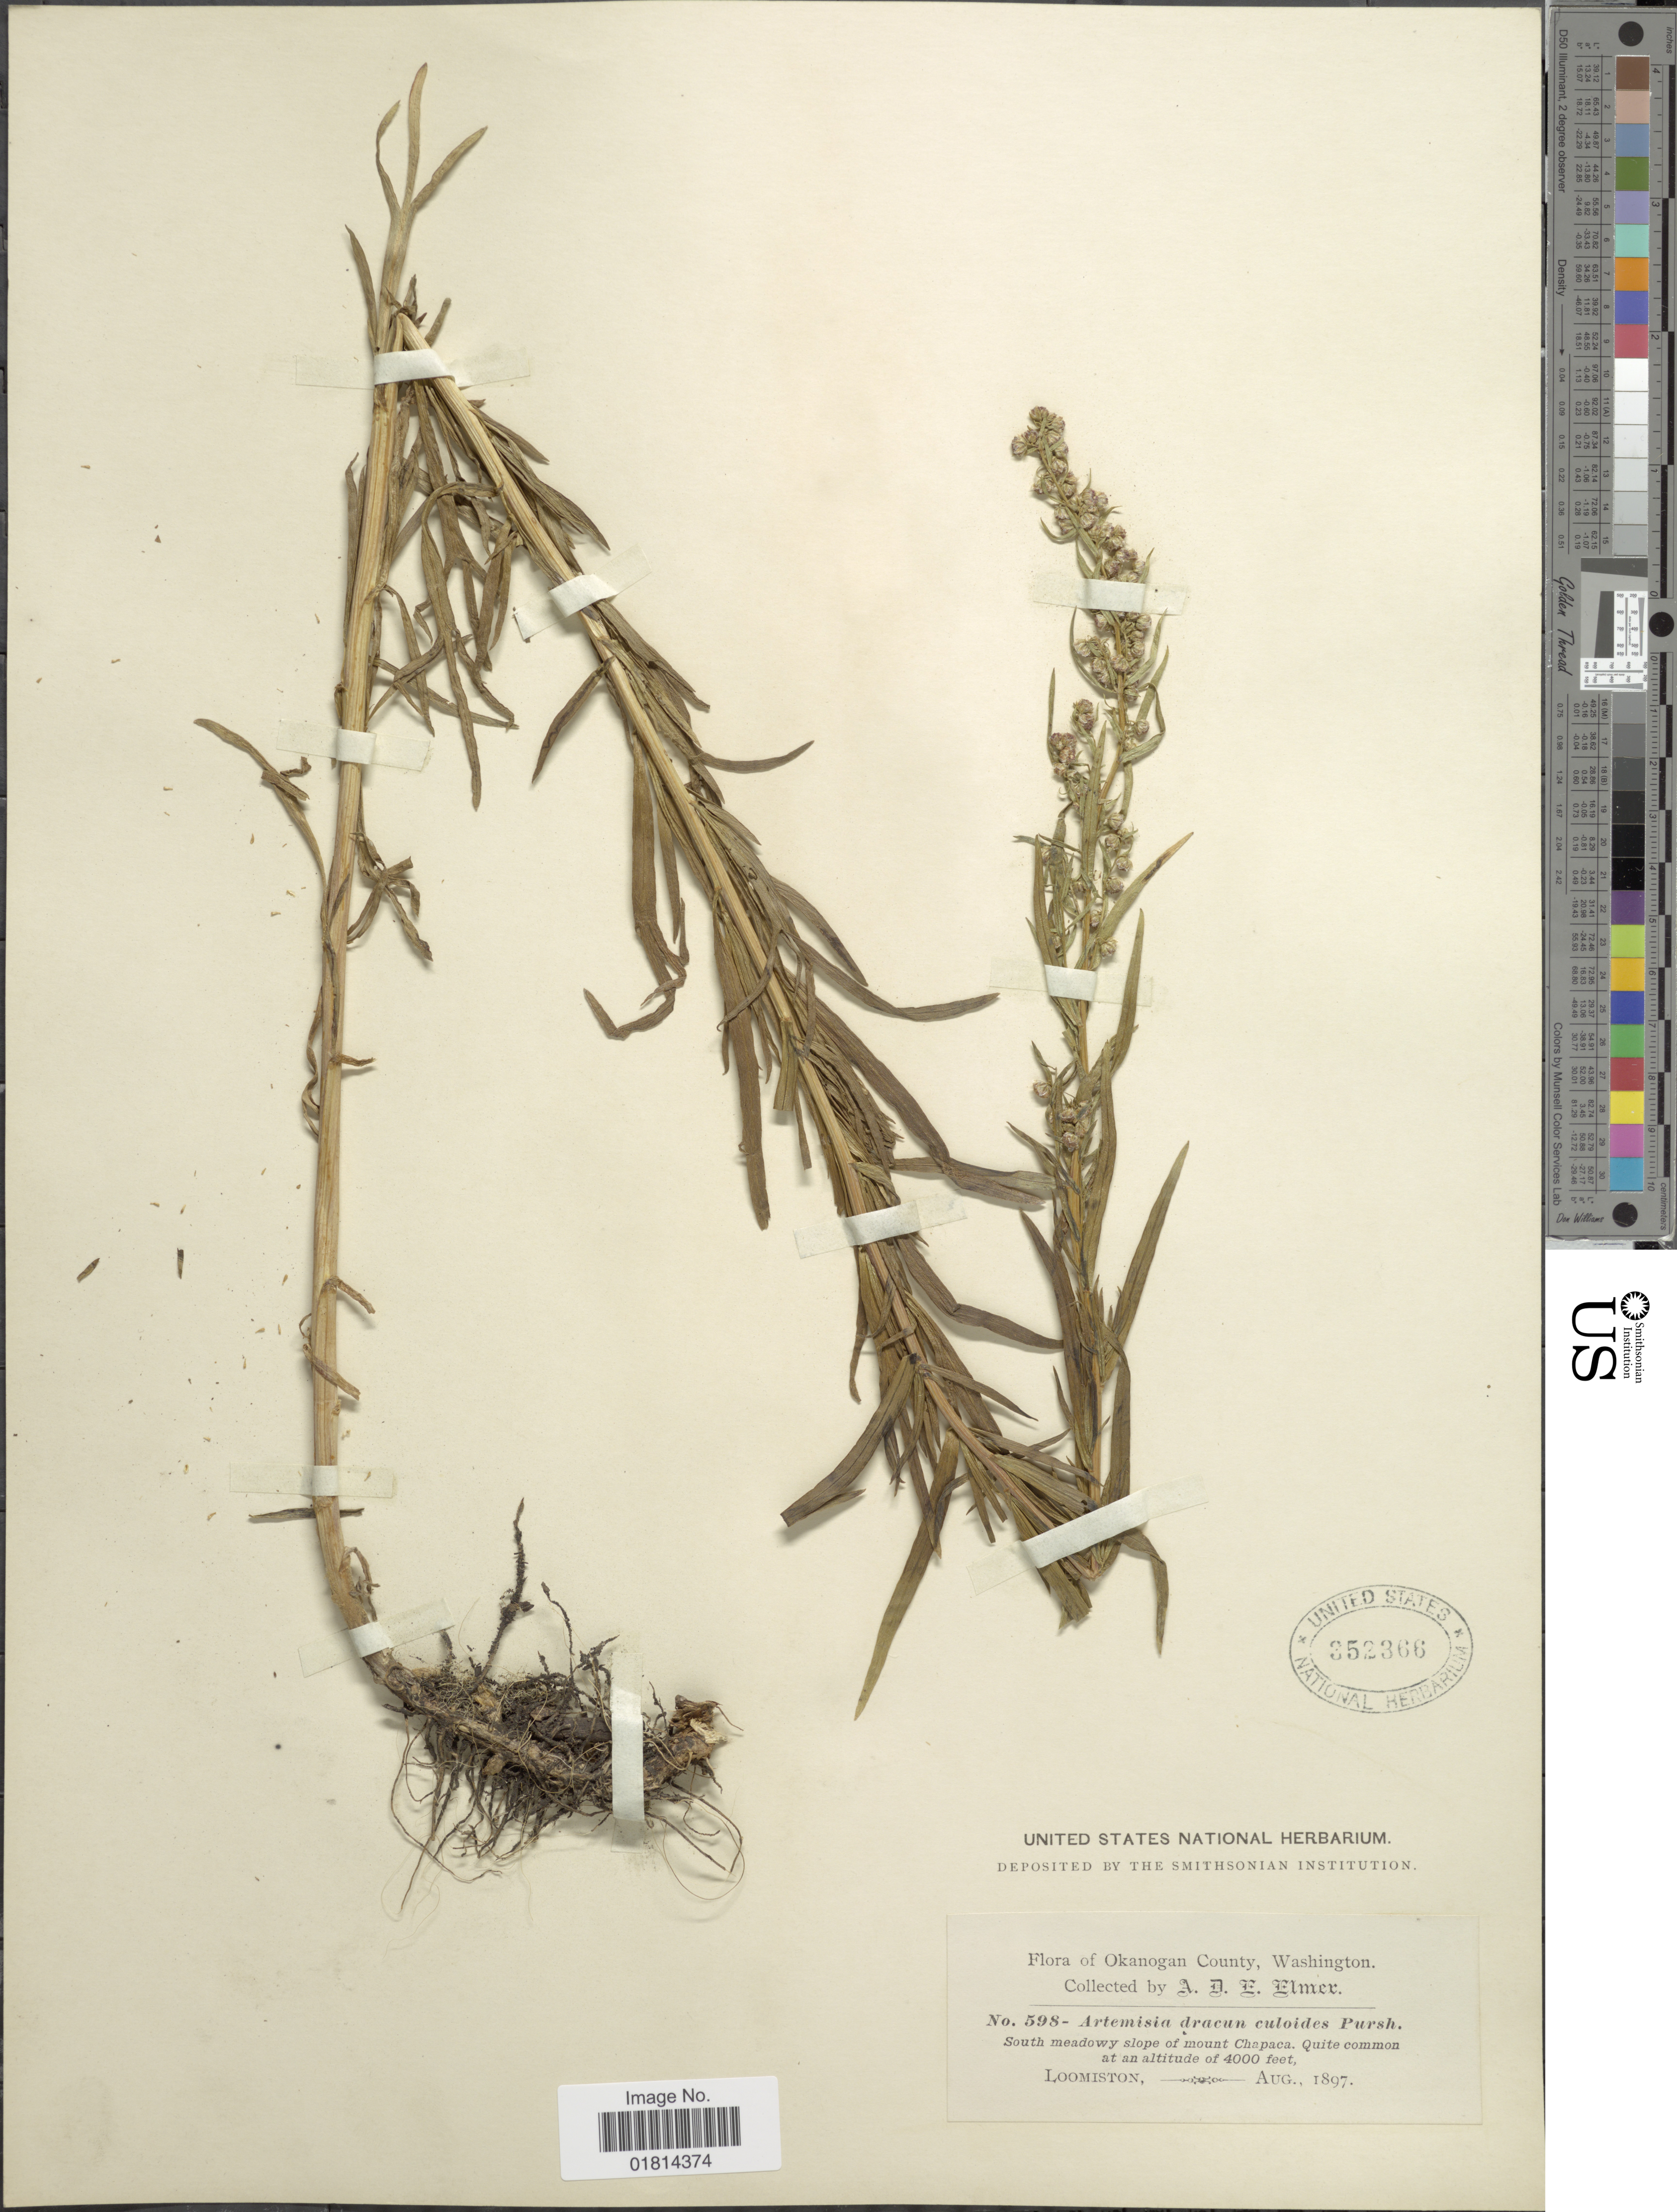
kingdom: Plantae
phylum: Tracheophyta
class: Magnoliopsida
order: Asterales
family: Asteraceae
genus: Artemisia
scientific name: Artemisia aromatica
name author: A. Nelson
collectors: A. D. E. Elmer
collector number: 598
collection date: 1897-08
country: United States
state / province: Washington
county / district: Okanogan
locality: Okanogan County, Washington. South meadowy slope of mount Chapaca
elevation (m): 1219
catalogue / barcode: US 352366